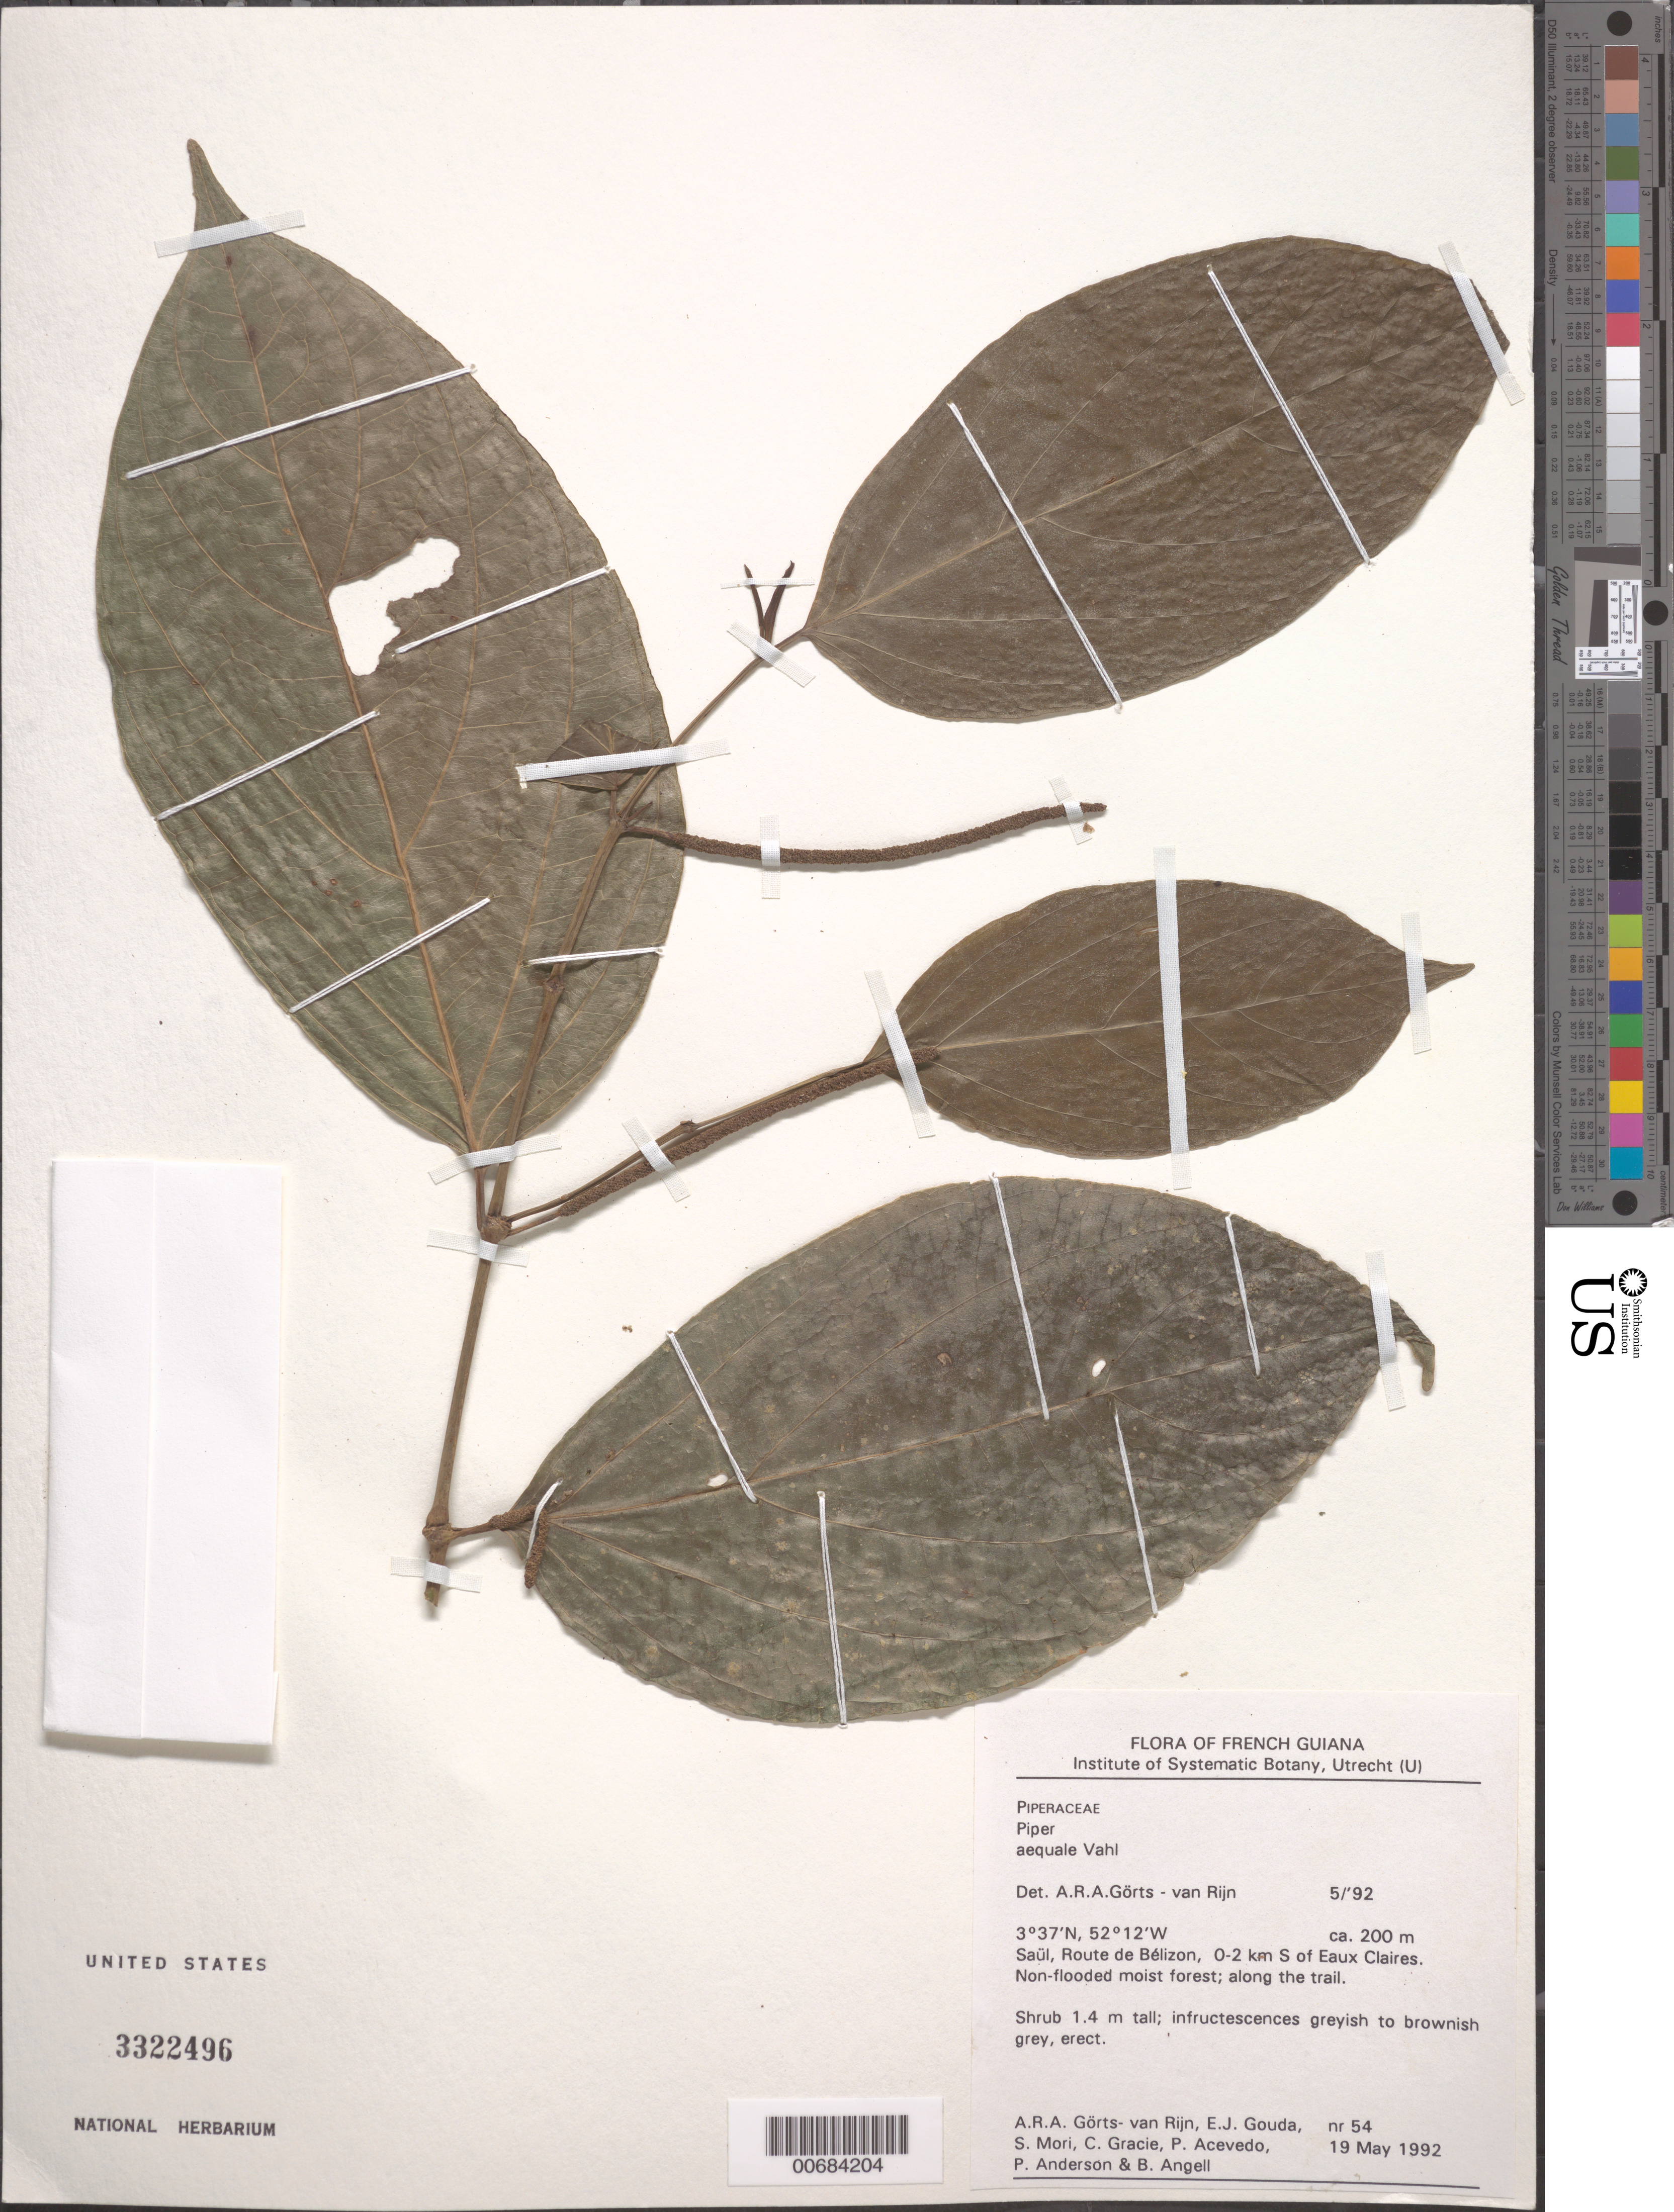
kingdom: Plantae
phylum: Tracheophyta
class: Magnoliopsida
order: Piperales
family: Piperaceae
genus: Piper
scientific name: Piper aequale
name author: Vahl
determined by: Görts-van Rijn, A. R. A.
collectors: A. .R. A. Görts-van Rijn, E. J. Gouda, S. Mori, C. A. Gracie, P. Acevedo-Rodr., -- Anderson & Bobbi Angell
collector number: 54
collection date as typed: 19-May-92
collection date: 1992-05-19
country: French Guiana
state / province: Saint-Laurent-du-Maroni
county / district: Saül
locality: Route de Bélizon, 0-2 km S of Eaux Claires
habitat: Non-flooded moist forest; along the trail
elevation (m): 200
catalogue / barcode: US 3322496